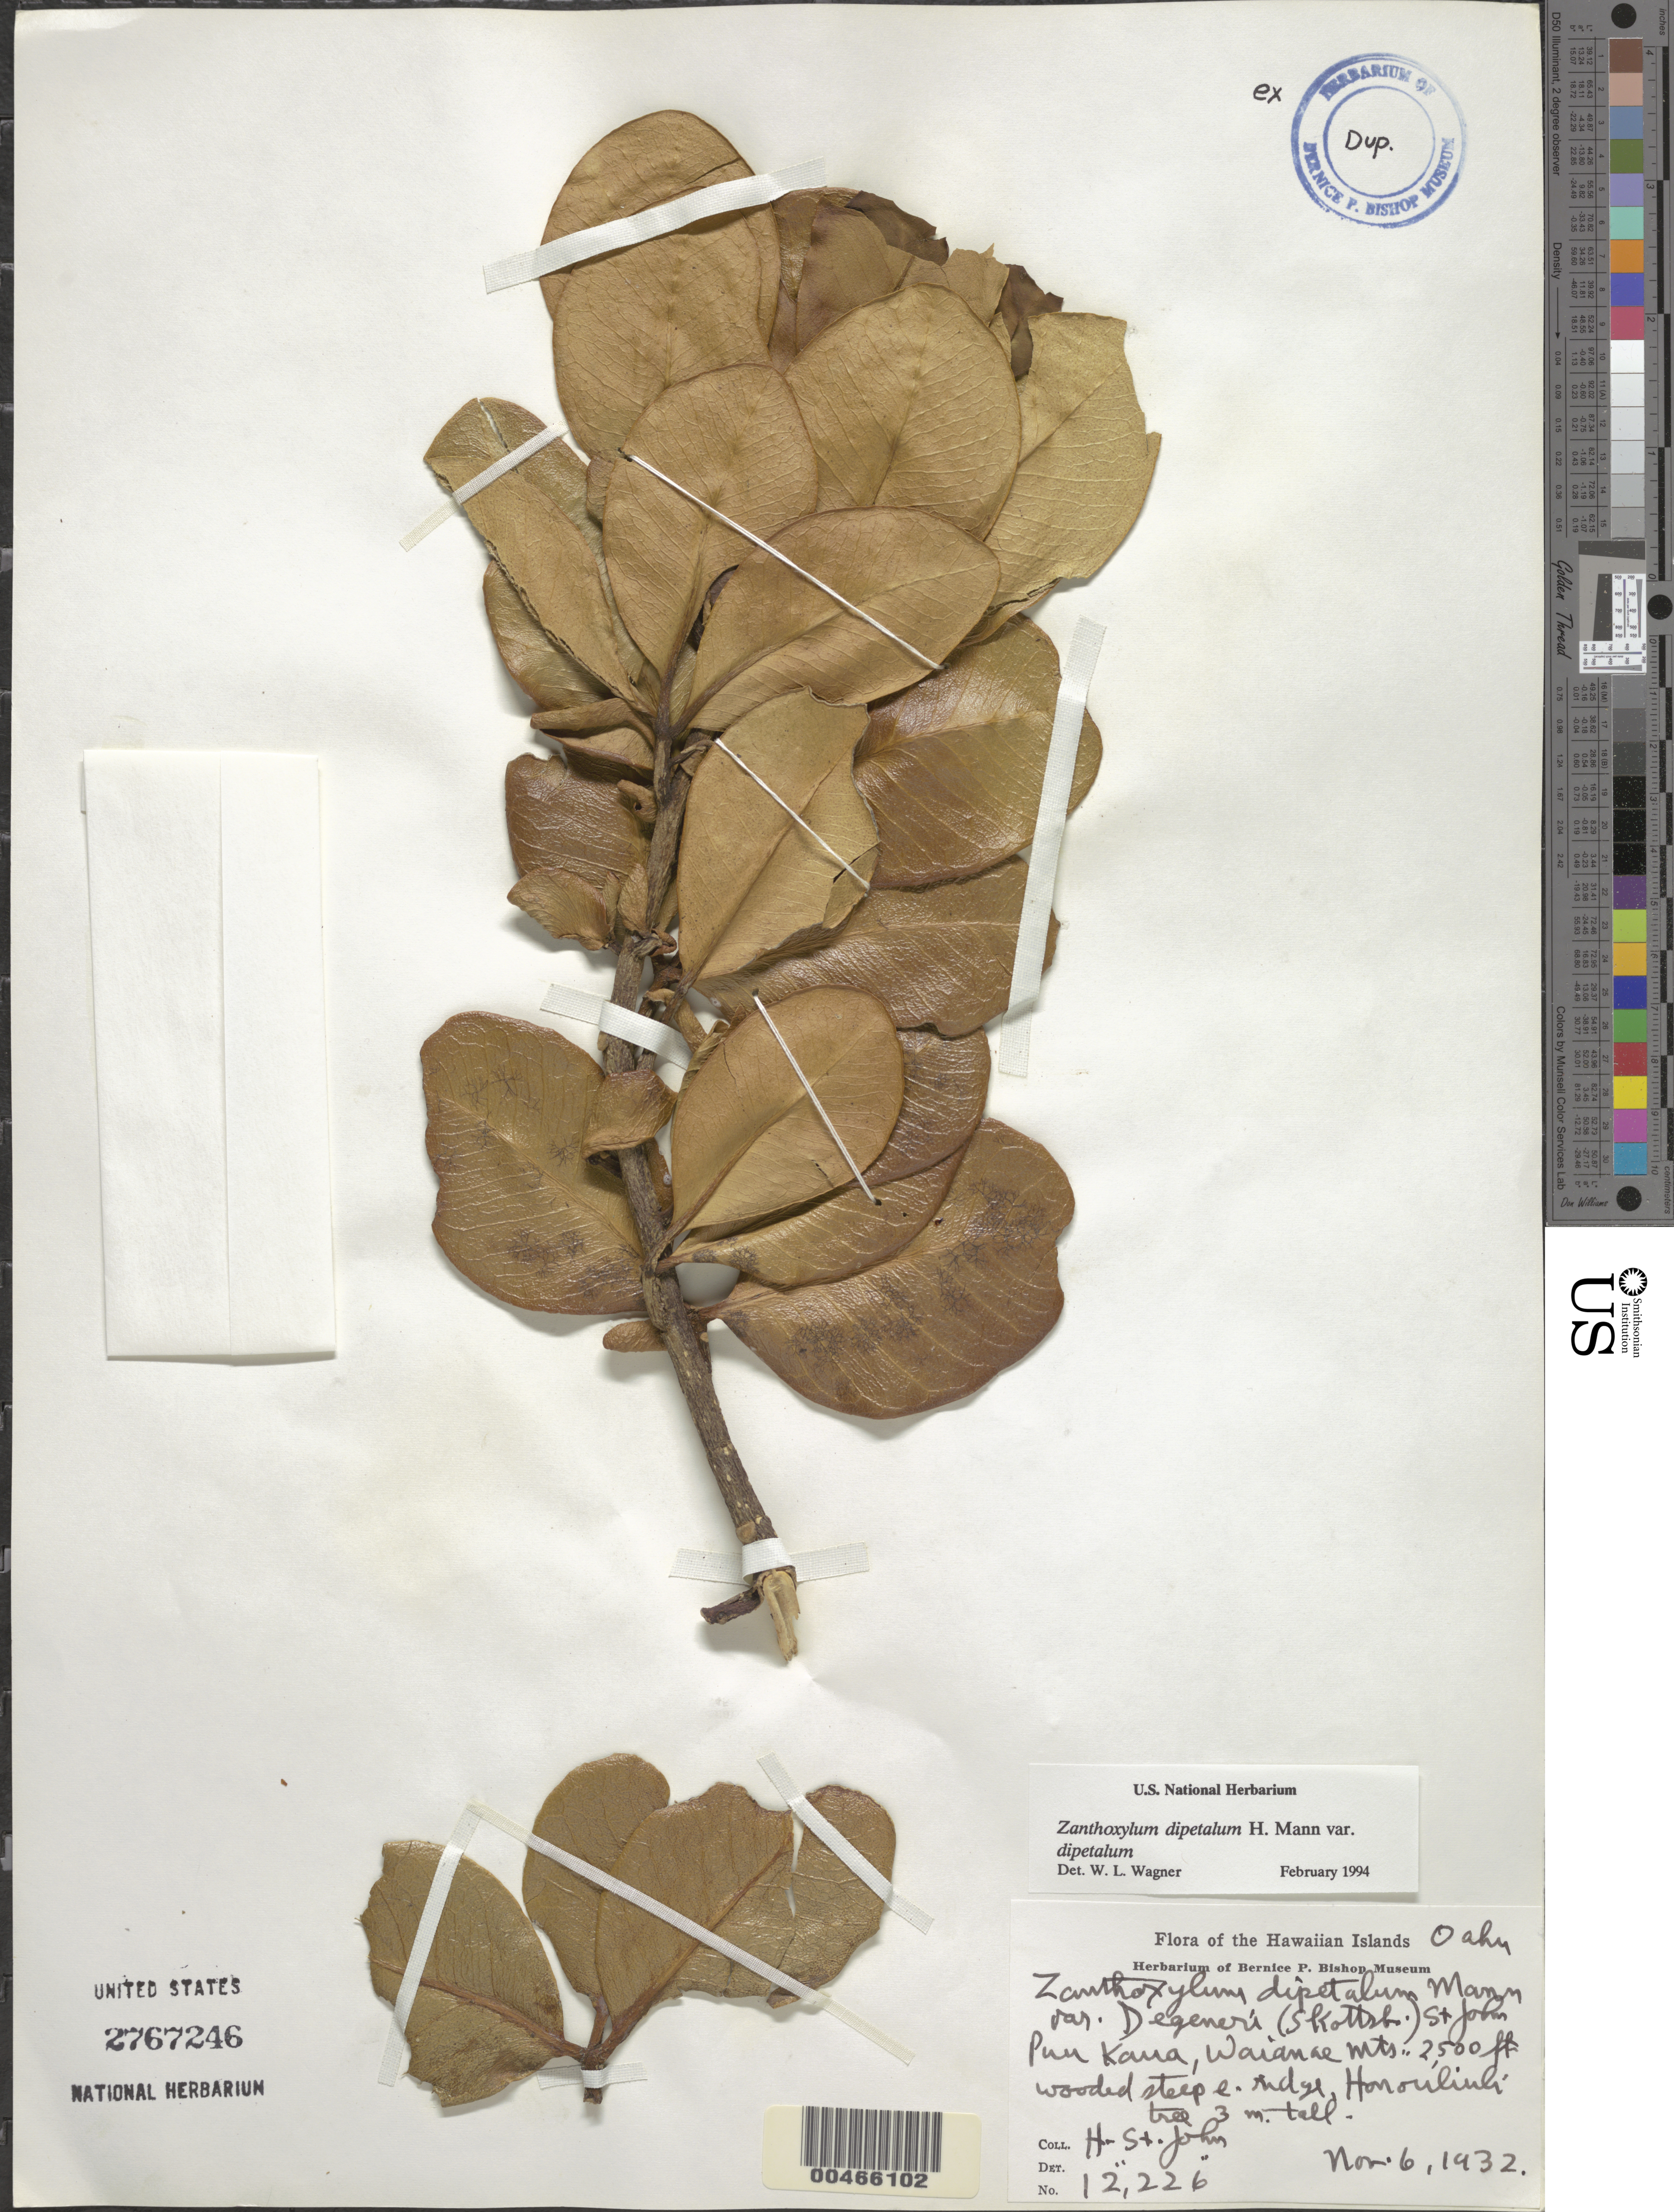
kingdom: Plantae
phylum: Tracheophyta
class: Magnoliopsida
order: Sapindales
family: Rutaceae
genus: Zanthoxylum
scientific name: Zanthoxylum dipetalum var. dipetalum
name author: H. Mann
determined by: Wagner, W. L., (BOT), Smithsonian Institution - National Museum of Natural History (UNITED STATES)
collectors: H. St. John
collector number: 12226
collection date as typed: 6 Nov 1932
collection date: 1932-11-06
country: United States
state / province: Hawaii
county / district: Honolulu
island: Oahu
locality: Puu Kaua, Waianae Mts.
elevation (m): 762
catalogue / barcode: US 2767246